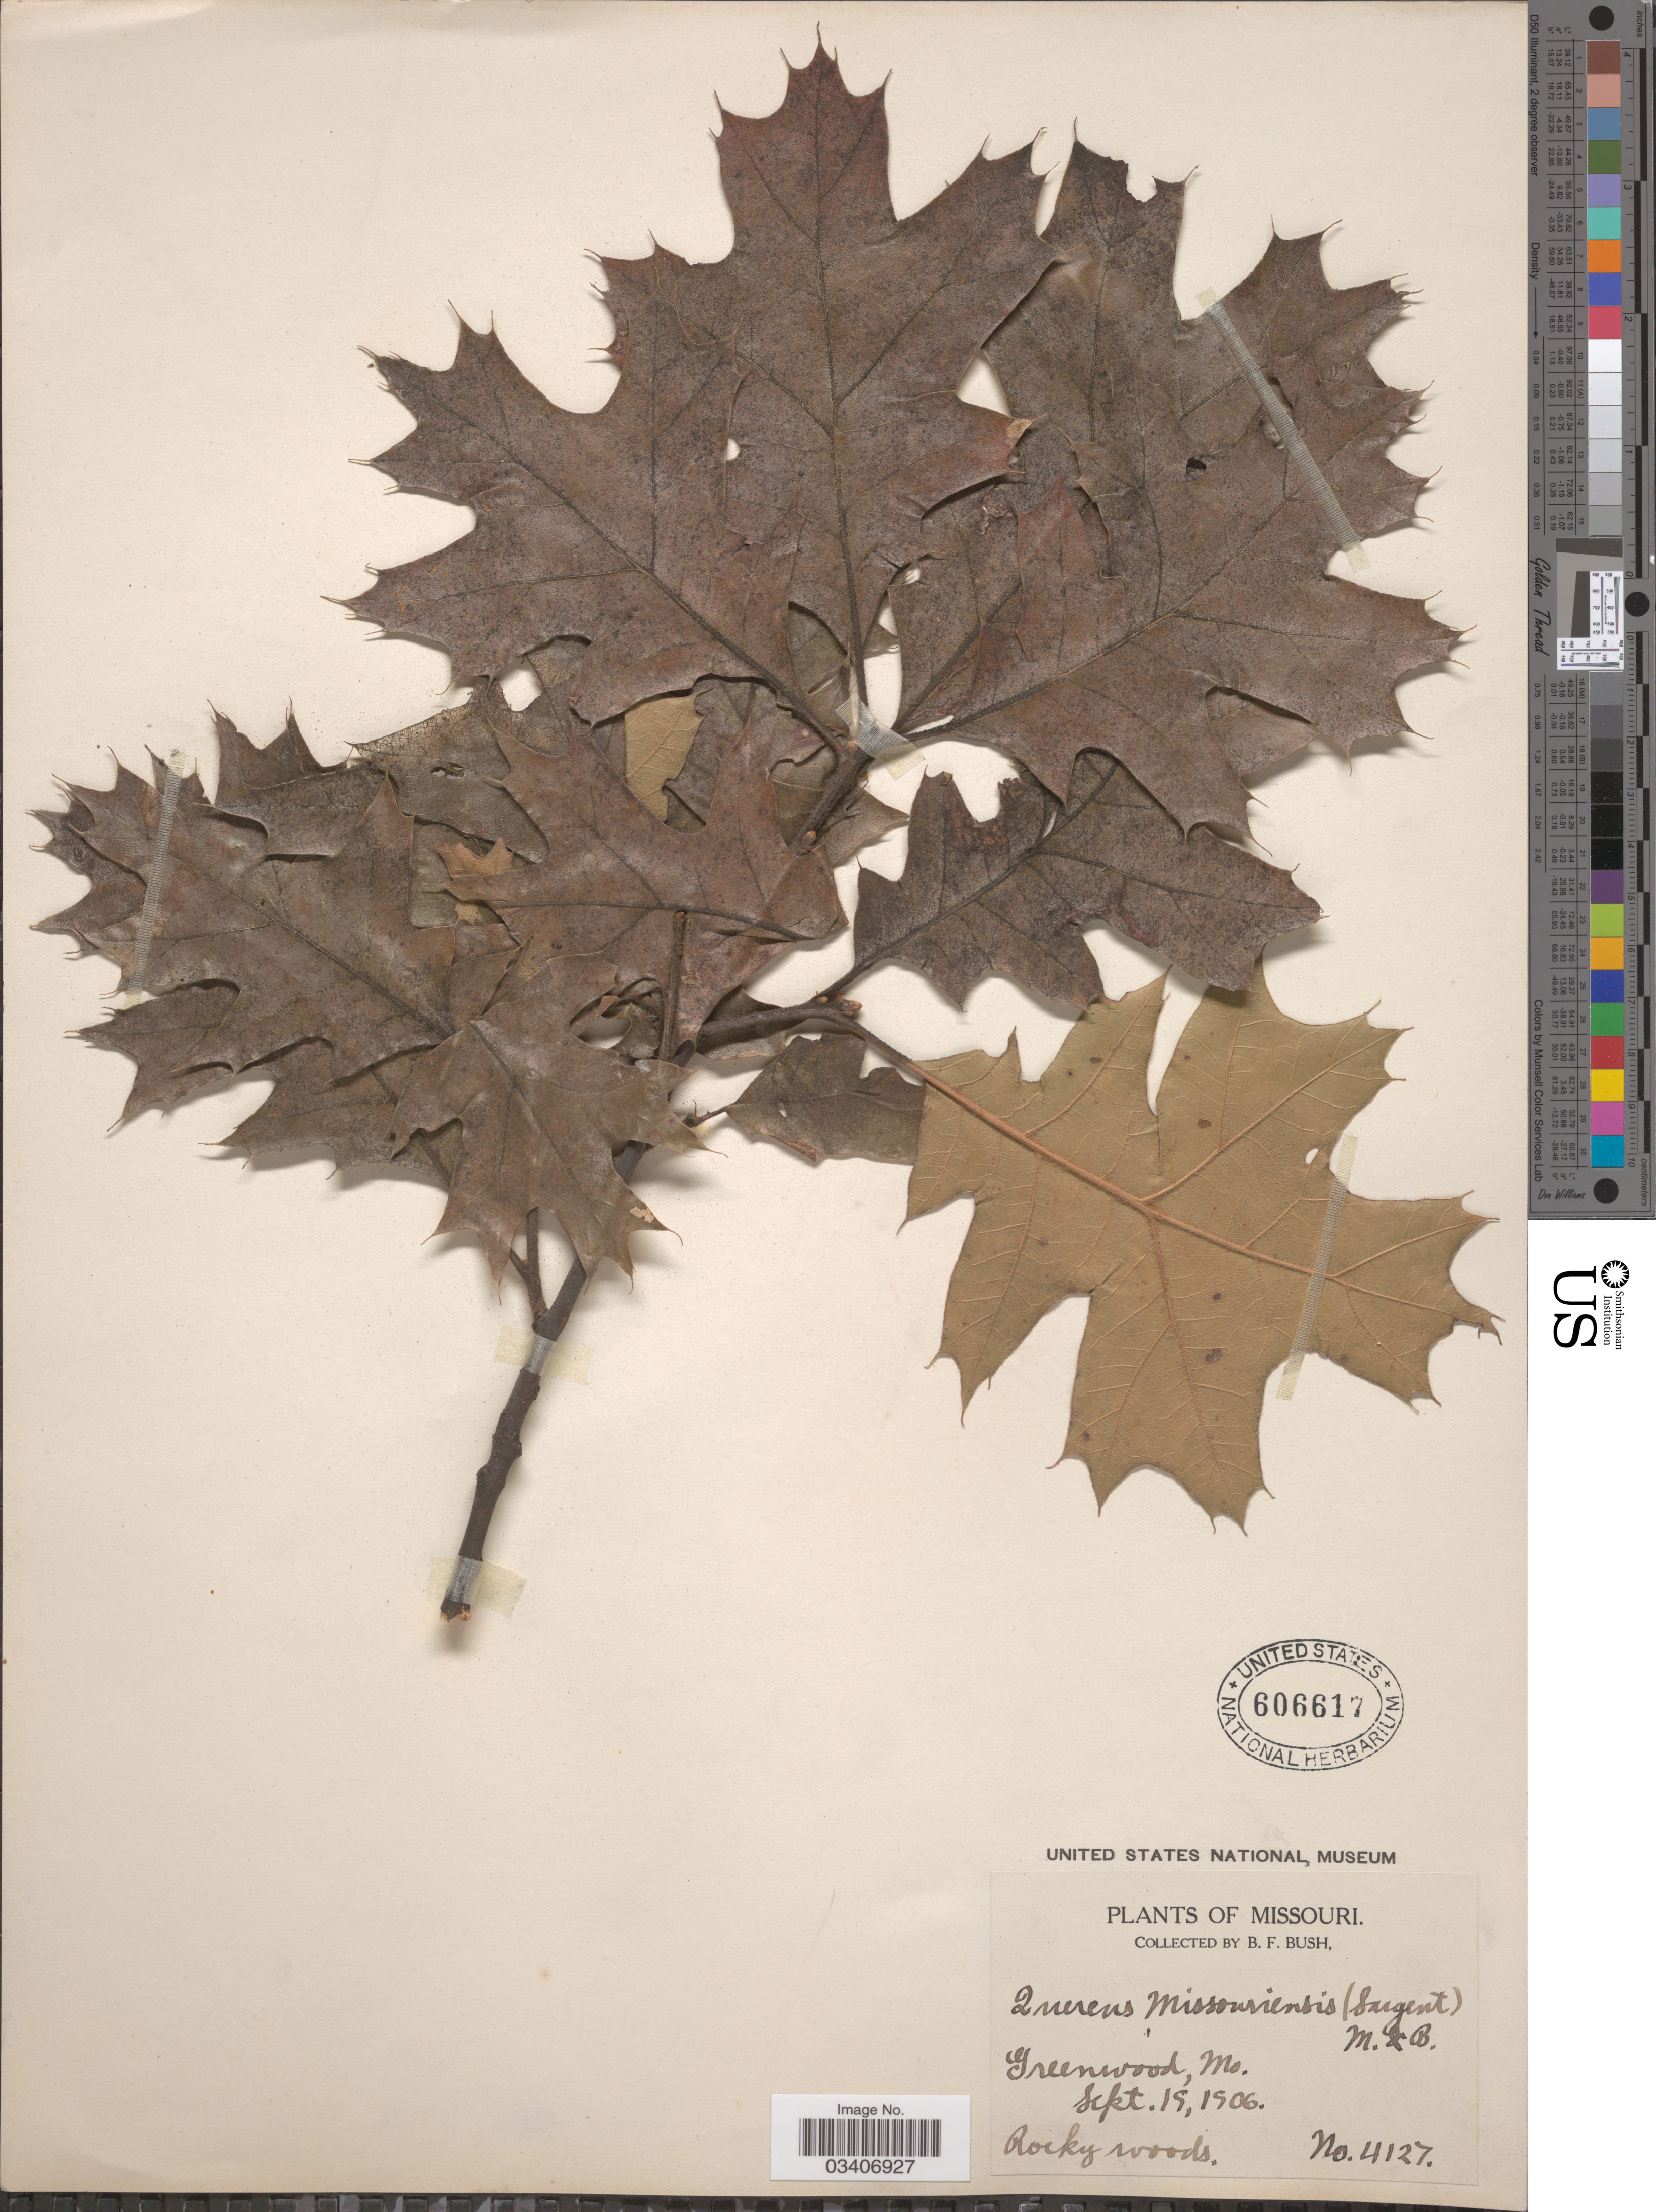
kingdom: Plantae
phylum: Tracheophyta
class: Magnoliopsida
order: Fagales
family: Fagaceae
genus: Quercus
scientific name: Quercus missouriensis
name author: (Sarg.) Ashe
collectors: B. F. Bush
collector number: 4127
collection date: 1906-09-19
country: United States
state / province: Missouri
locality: Greenwood.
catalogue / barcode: US 606617